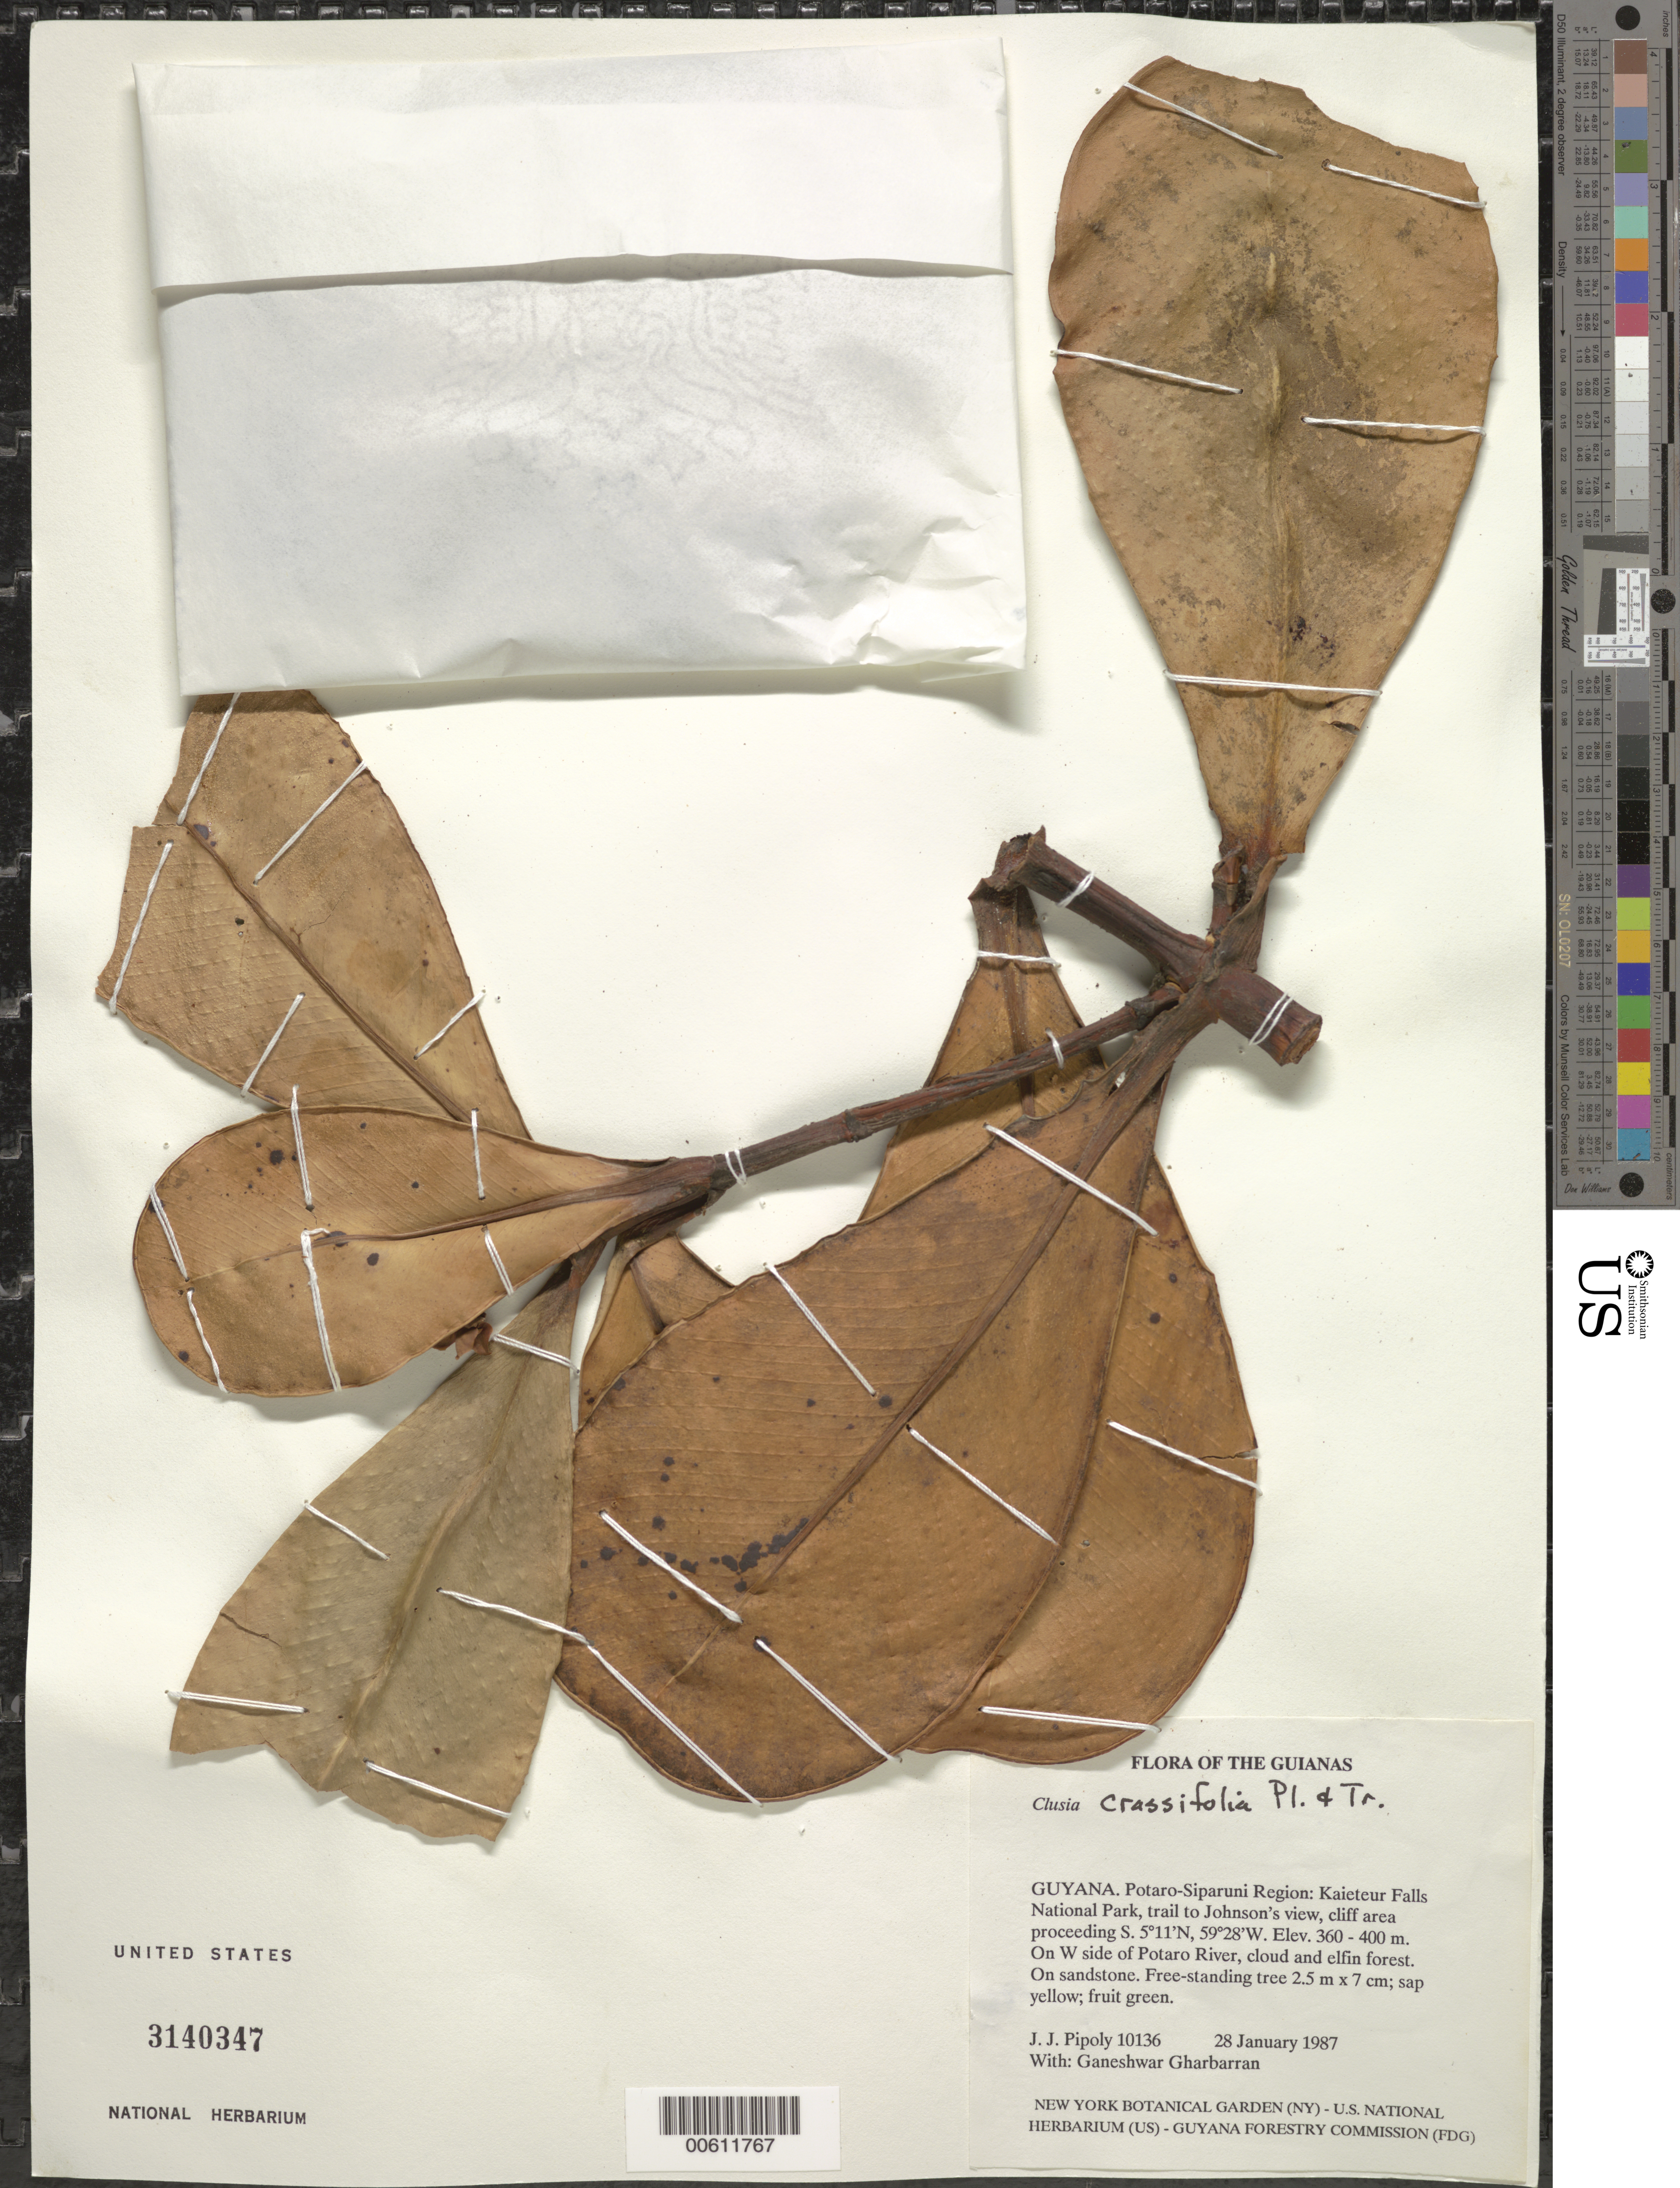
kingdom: Plantae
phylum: Tracheophyta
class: Magnoliopsida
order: Malpighiales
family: Clusiaceae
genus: Clusia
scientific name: Clusia crassifolia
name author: Planch. & Triana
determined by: Pipoly, J. J., III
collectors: J. J. Pipoly & G. Gharbarran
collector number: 10136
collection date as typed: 28 January 1987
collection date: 1987-01-28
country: Guyana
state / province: Potaro-Siparuni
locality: Kaieteur Falls National Park, trail to Johnson's view, cliff area proceeding S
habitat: On W side of Potaro River, cloud and elfin forest. On sandstone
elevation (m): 360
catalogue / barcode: US 3140347